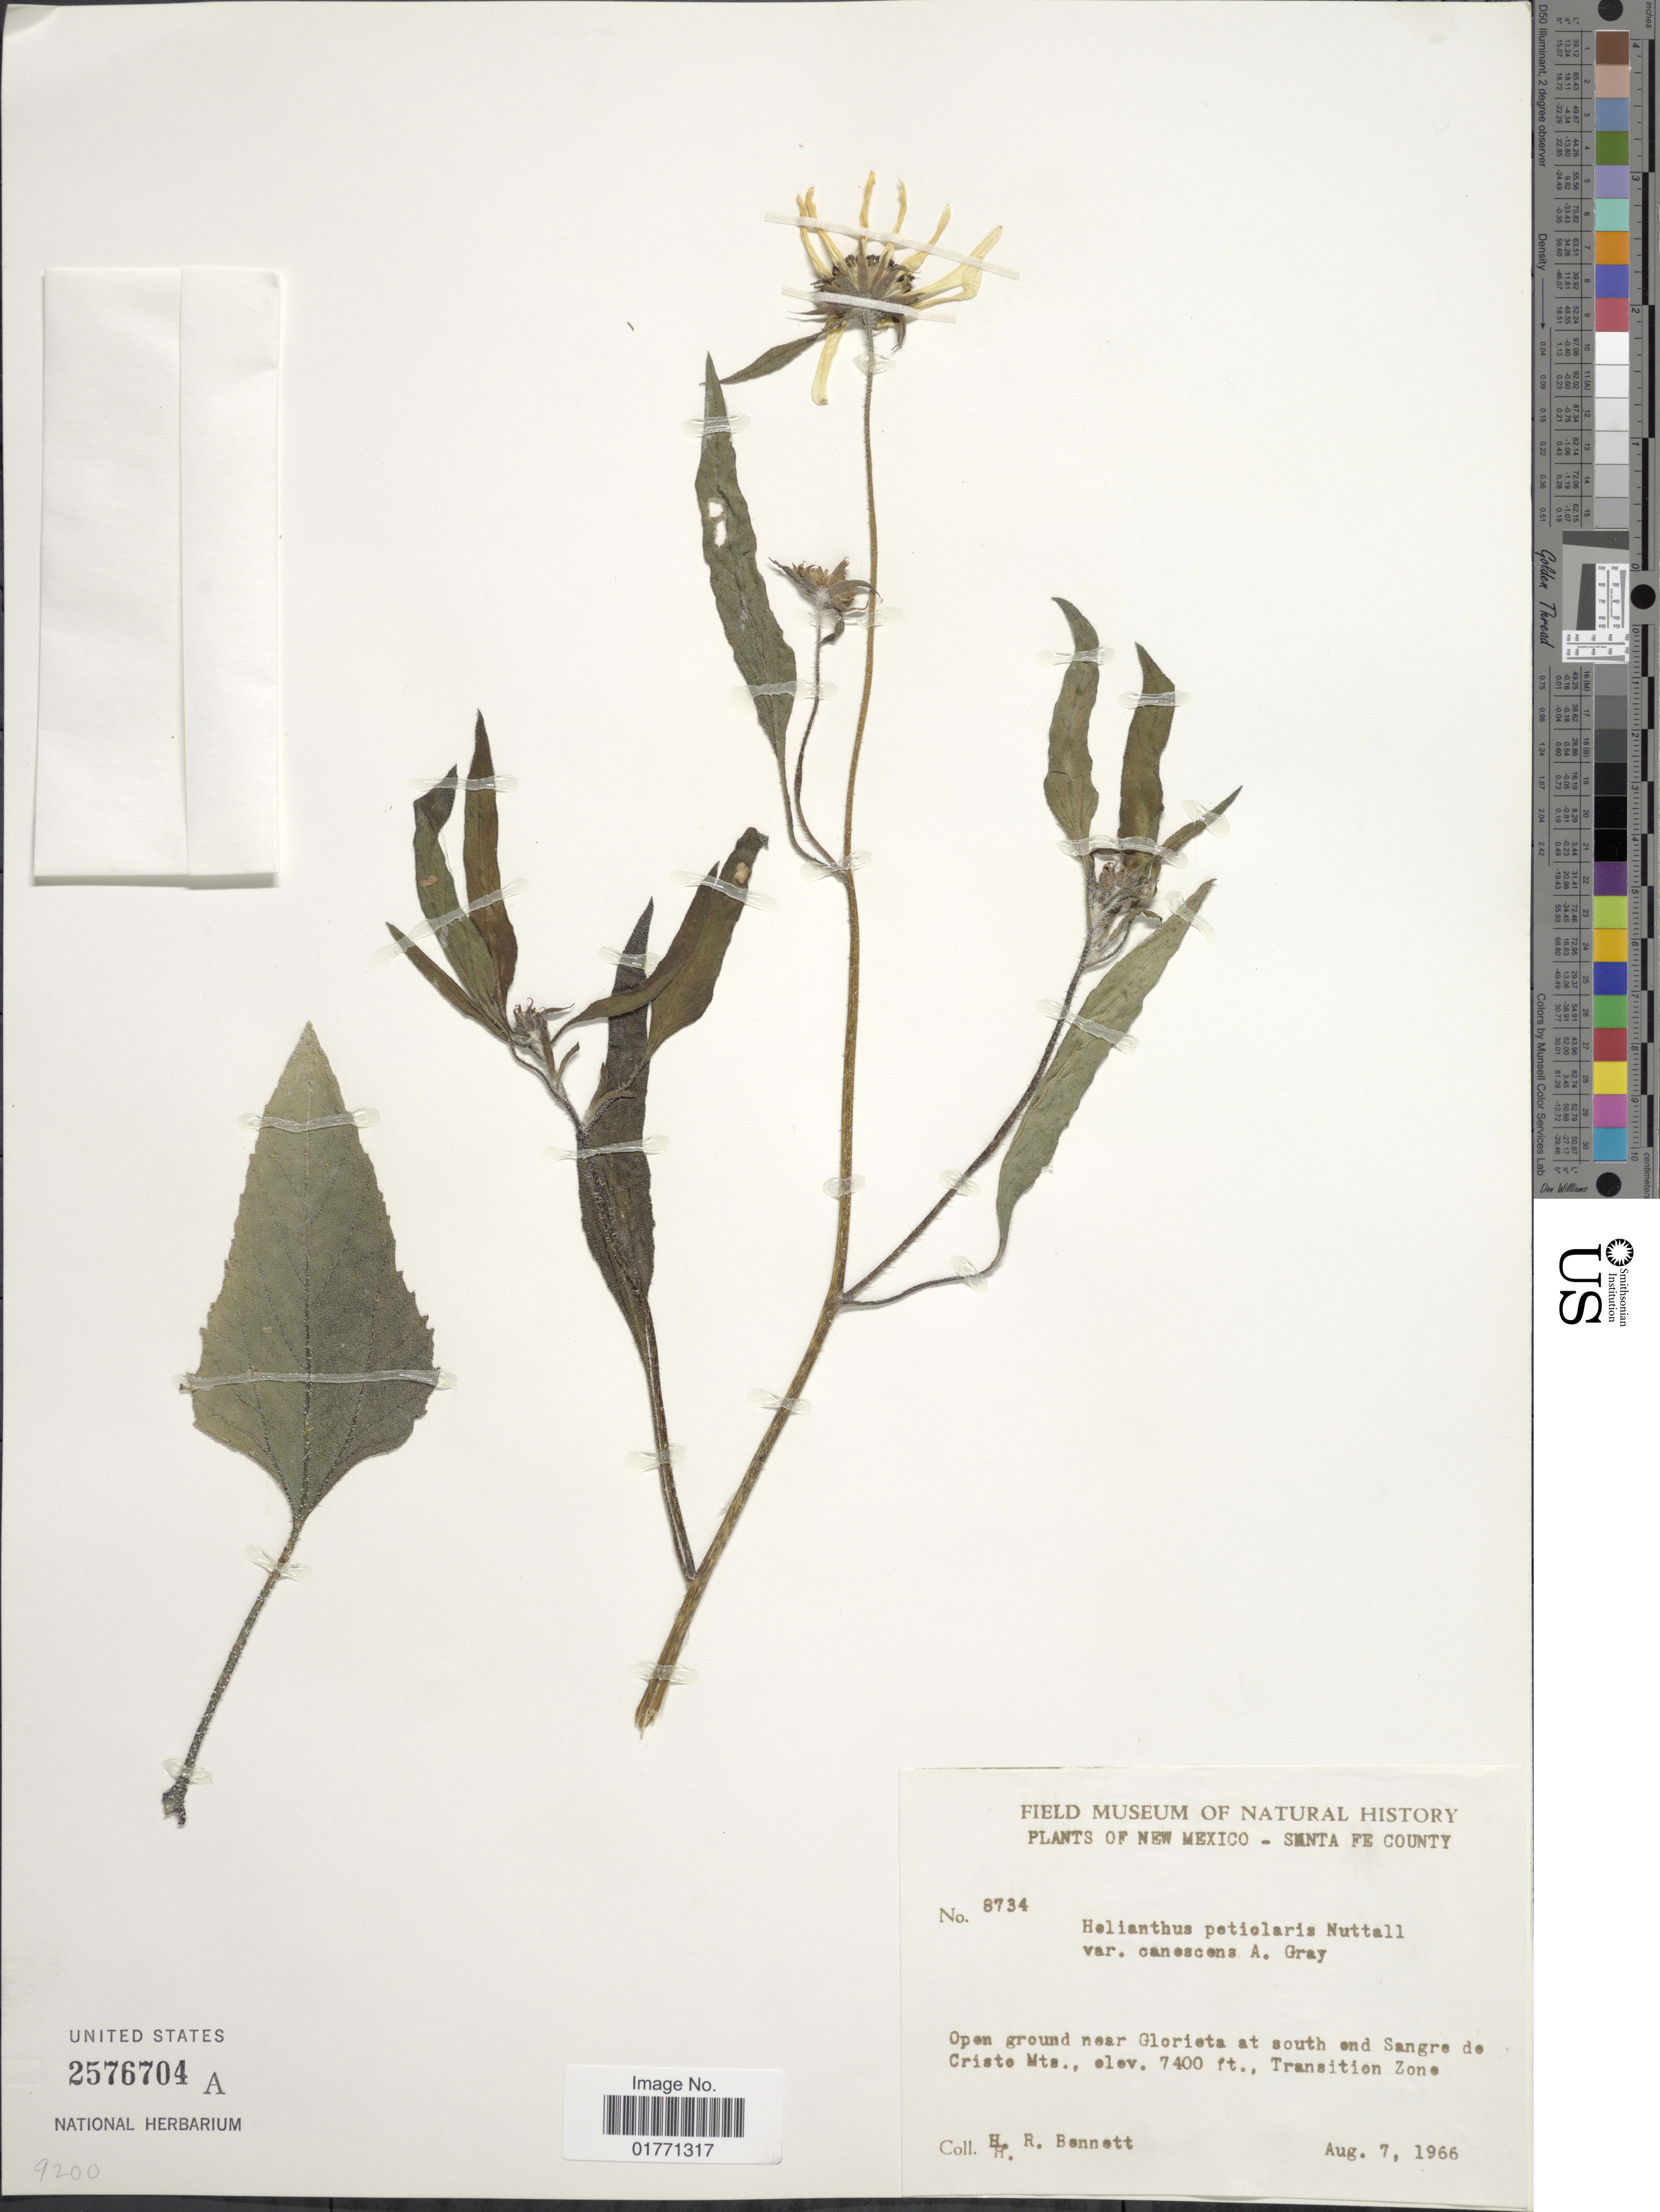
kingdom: Plantae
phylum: Tracheophyta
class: Magnoliopsida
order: Asterales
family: Asteraceae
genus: Helianthus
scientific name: Helianthus petiolaris var. canescens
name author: Nutt.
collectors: H. R. Bennett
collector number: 8734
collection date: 1966-08-07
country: United States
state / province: New Mexico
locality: Santa Fe County, open ground near Gloreta at south and Sangre de Cristo Mts., Transition Zone.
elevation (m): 2256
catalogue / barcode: US 2576704A